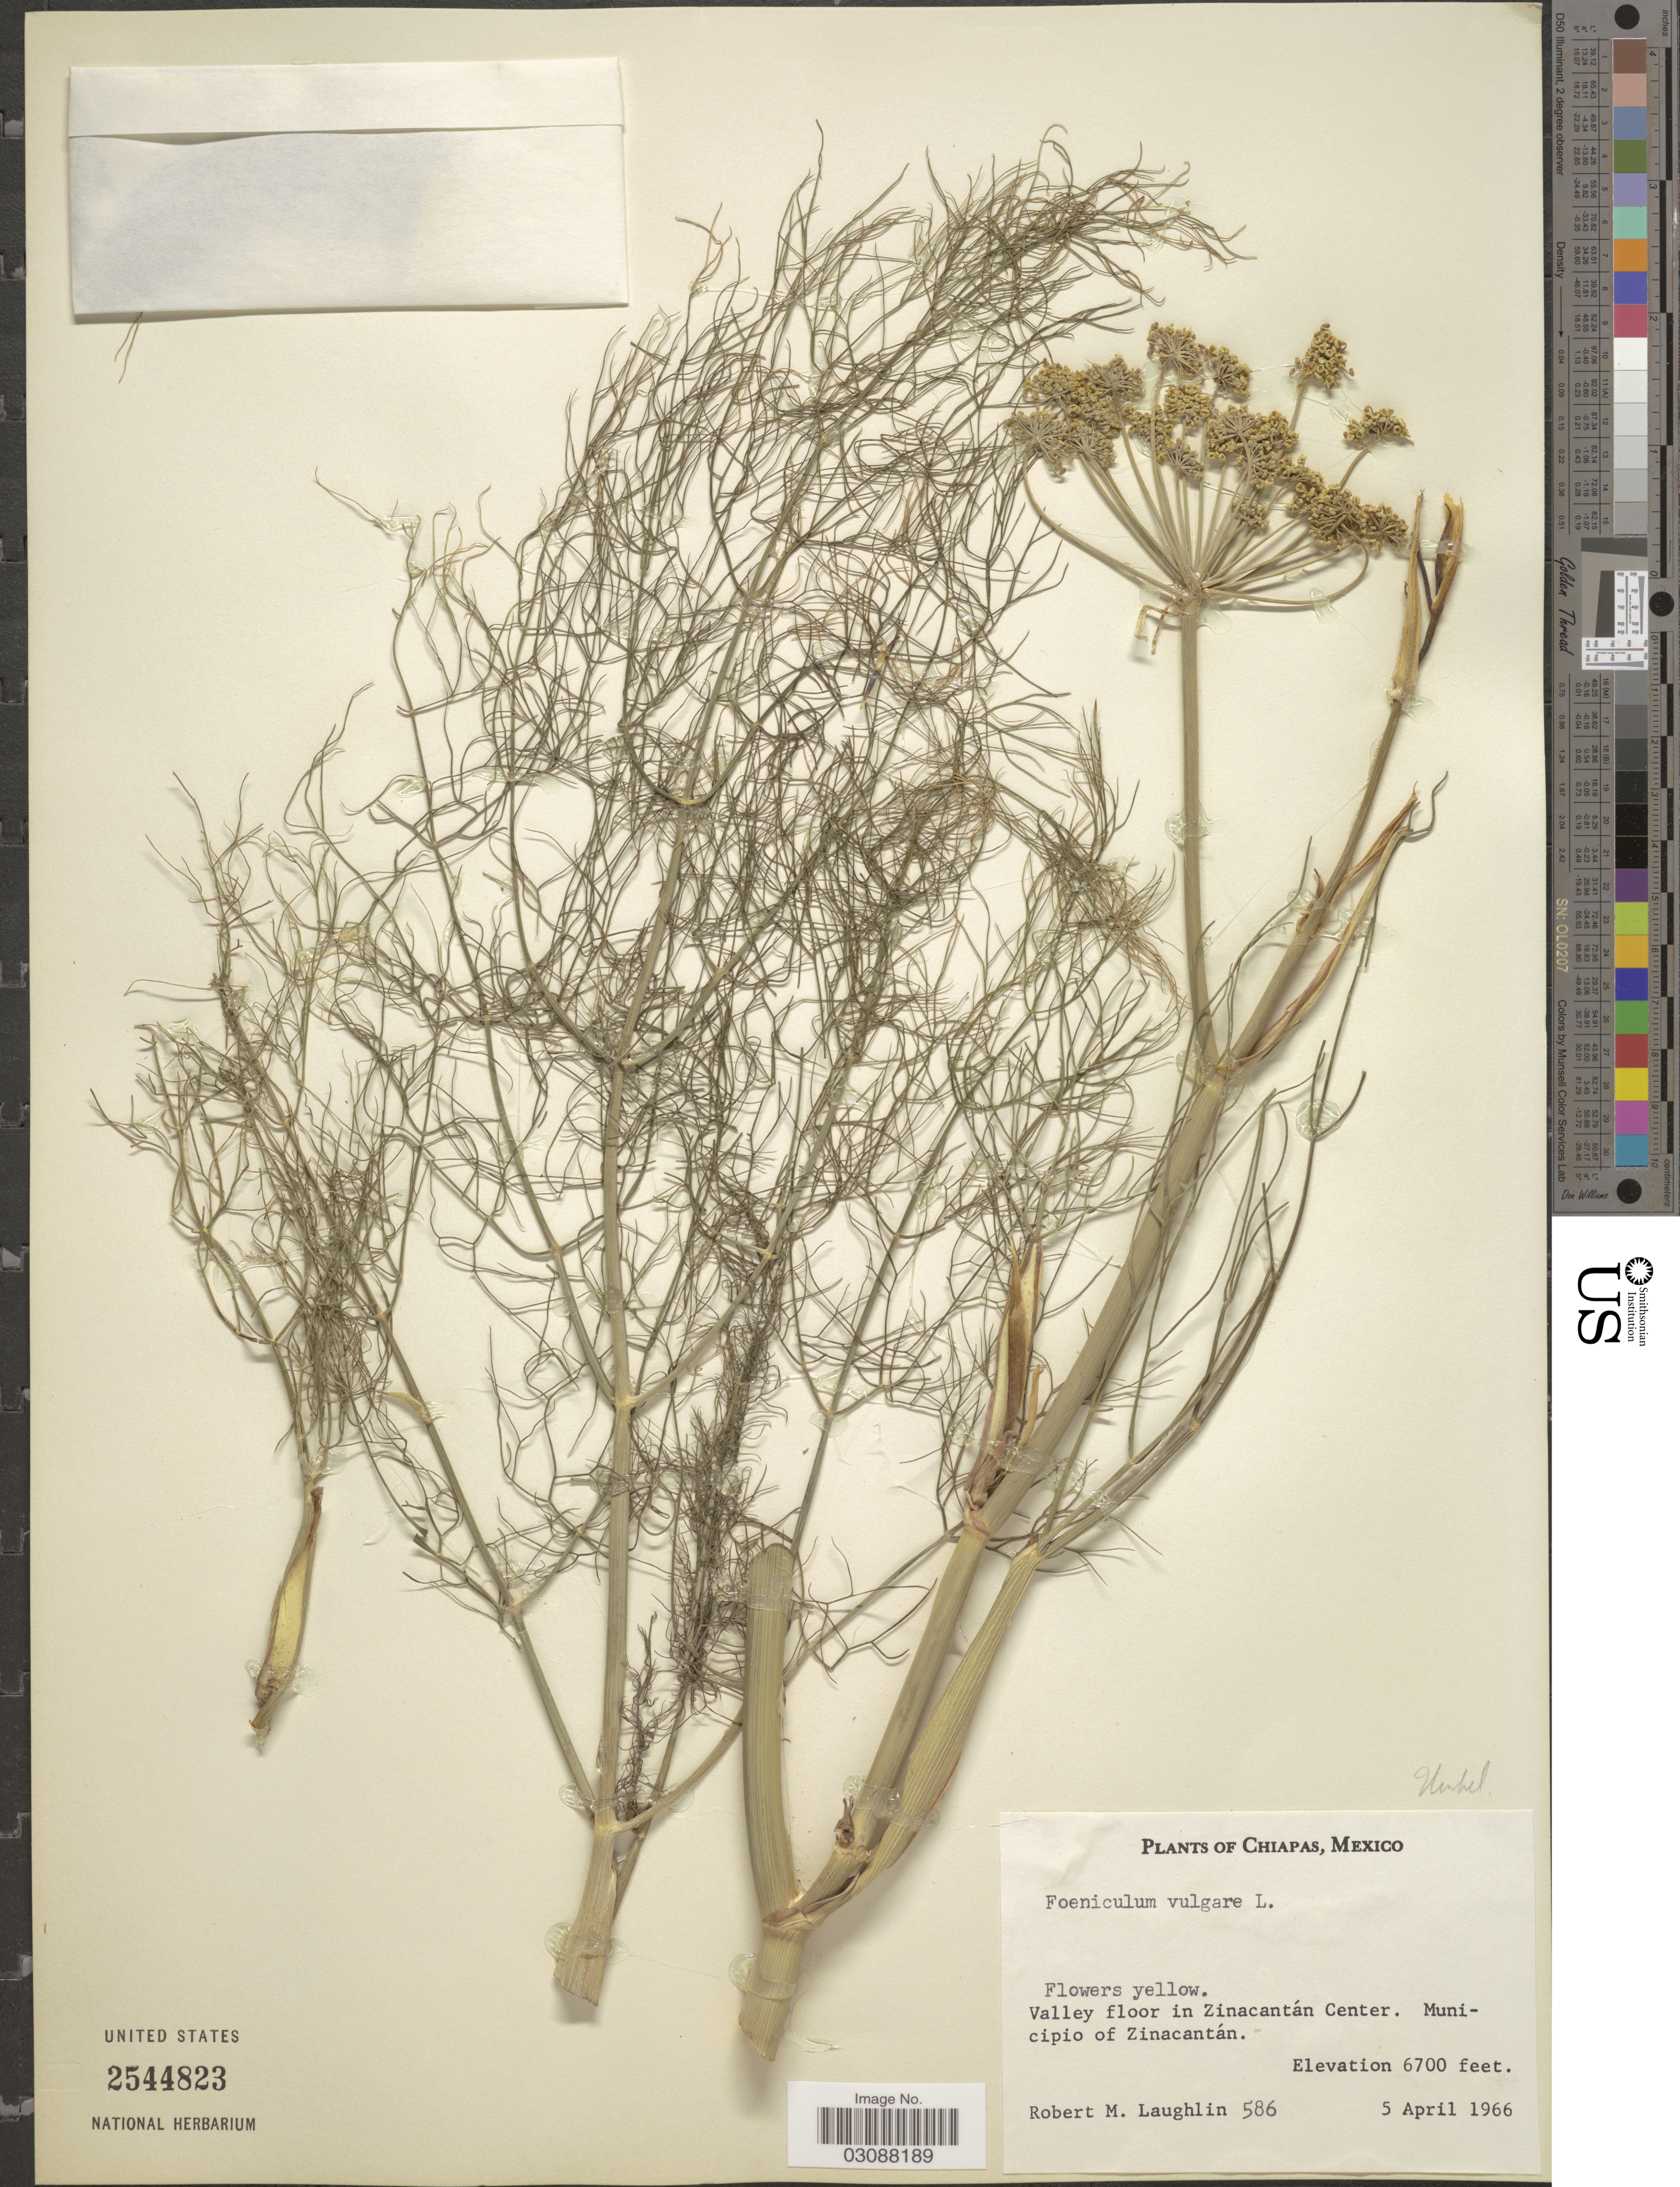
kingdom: Plantae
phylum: Tracheophyta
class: Magnoliopsida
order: Apiales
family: Apiaceae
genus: Foeniculum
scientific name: Foeniculum vulgare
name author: Mill.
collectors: R. M. Laughlin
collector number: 586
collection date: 1966-04-05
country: Mexico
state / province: Chiapas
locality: Valley floor in Zinacantán Center. Municipío of Zinacantán.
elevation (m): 2042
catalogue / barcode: US 2544823